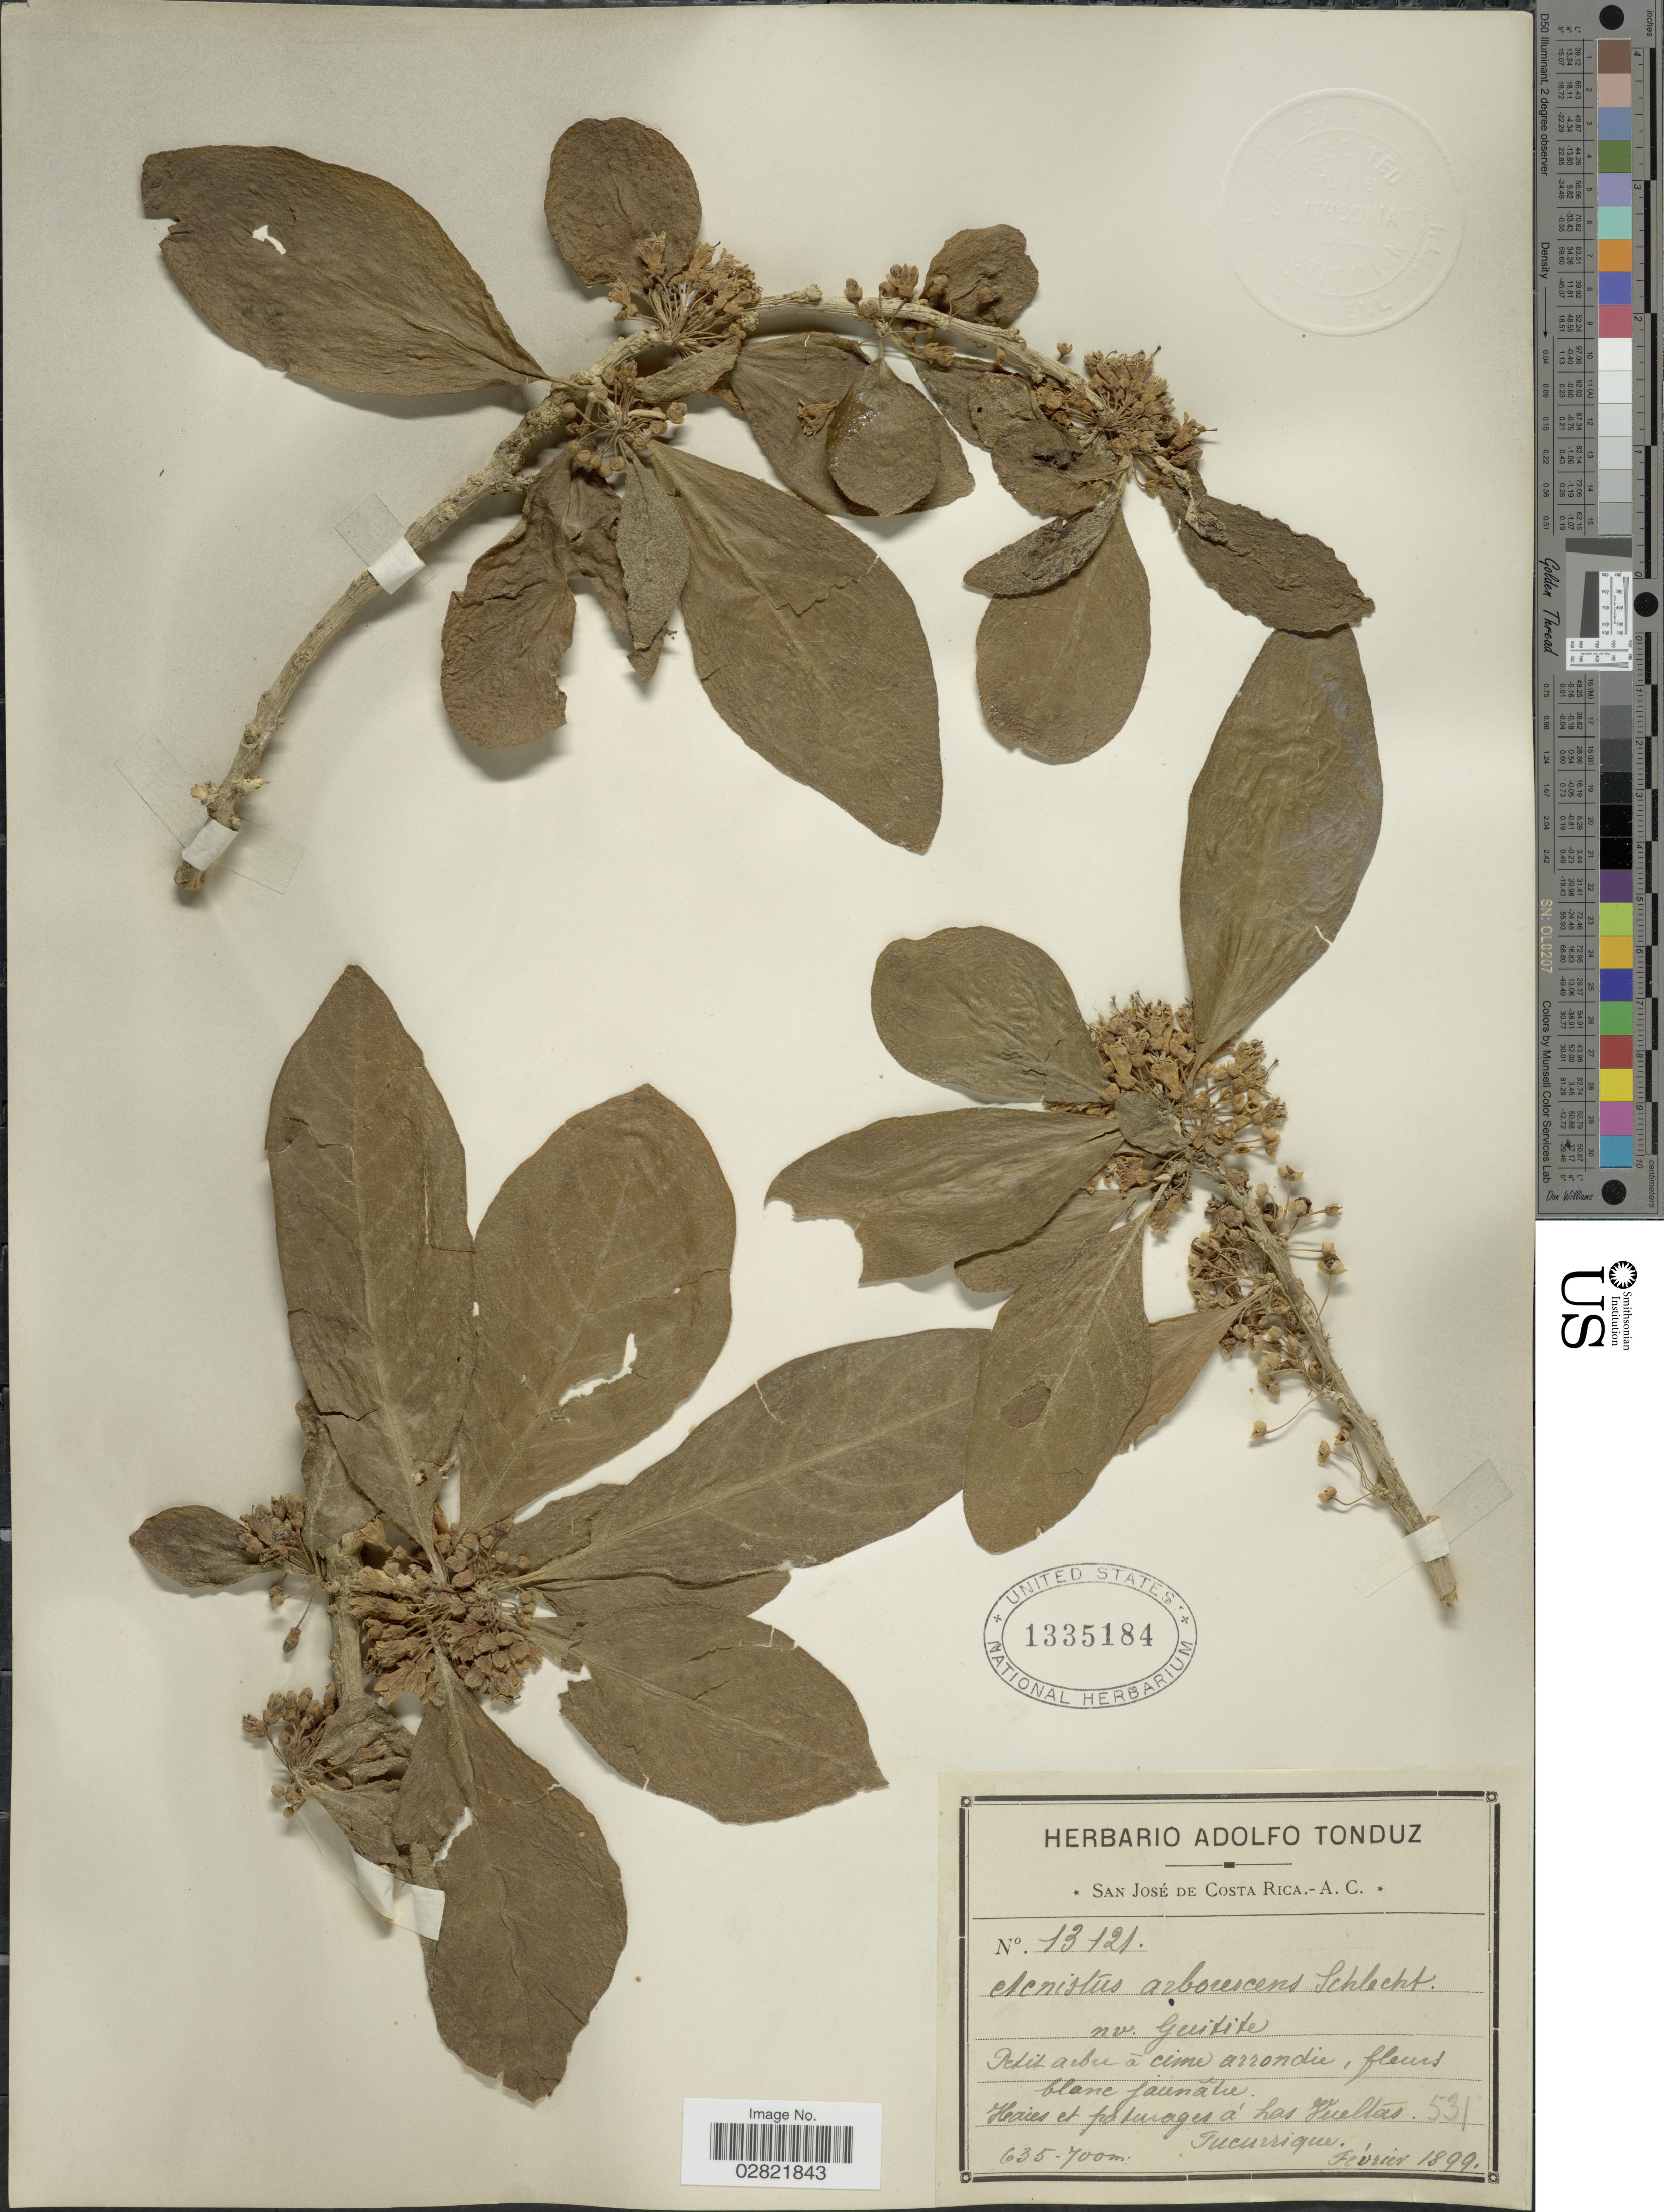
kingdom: Plantae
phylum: Tracheophyta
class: Magnoliopsida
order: Solanales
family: Solanaceae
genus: Acnistus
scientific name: Acnistus arborescens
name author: (L.) Schltdl.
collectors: ex Herb. Adolfo Tonduz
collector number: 13121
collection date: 1899-02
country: Costa Rica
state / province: San José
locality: Haies et paturages á Las Vueltas, Tucurrique.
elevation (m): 635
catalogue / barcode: US 1335184